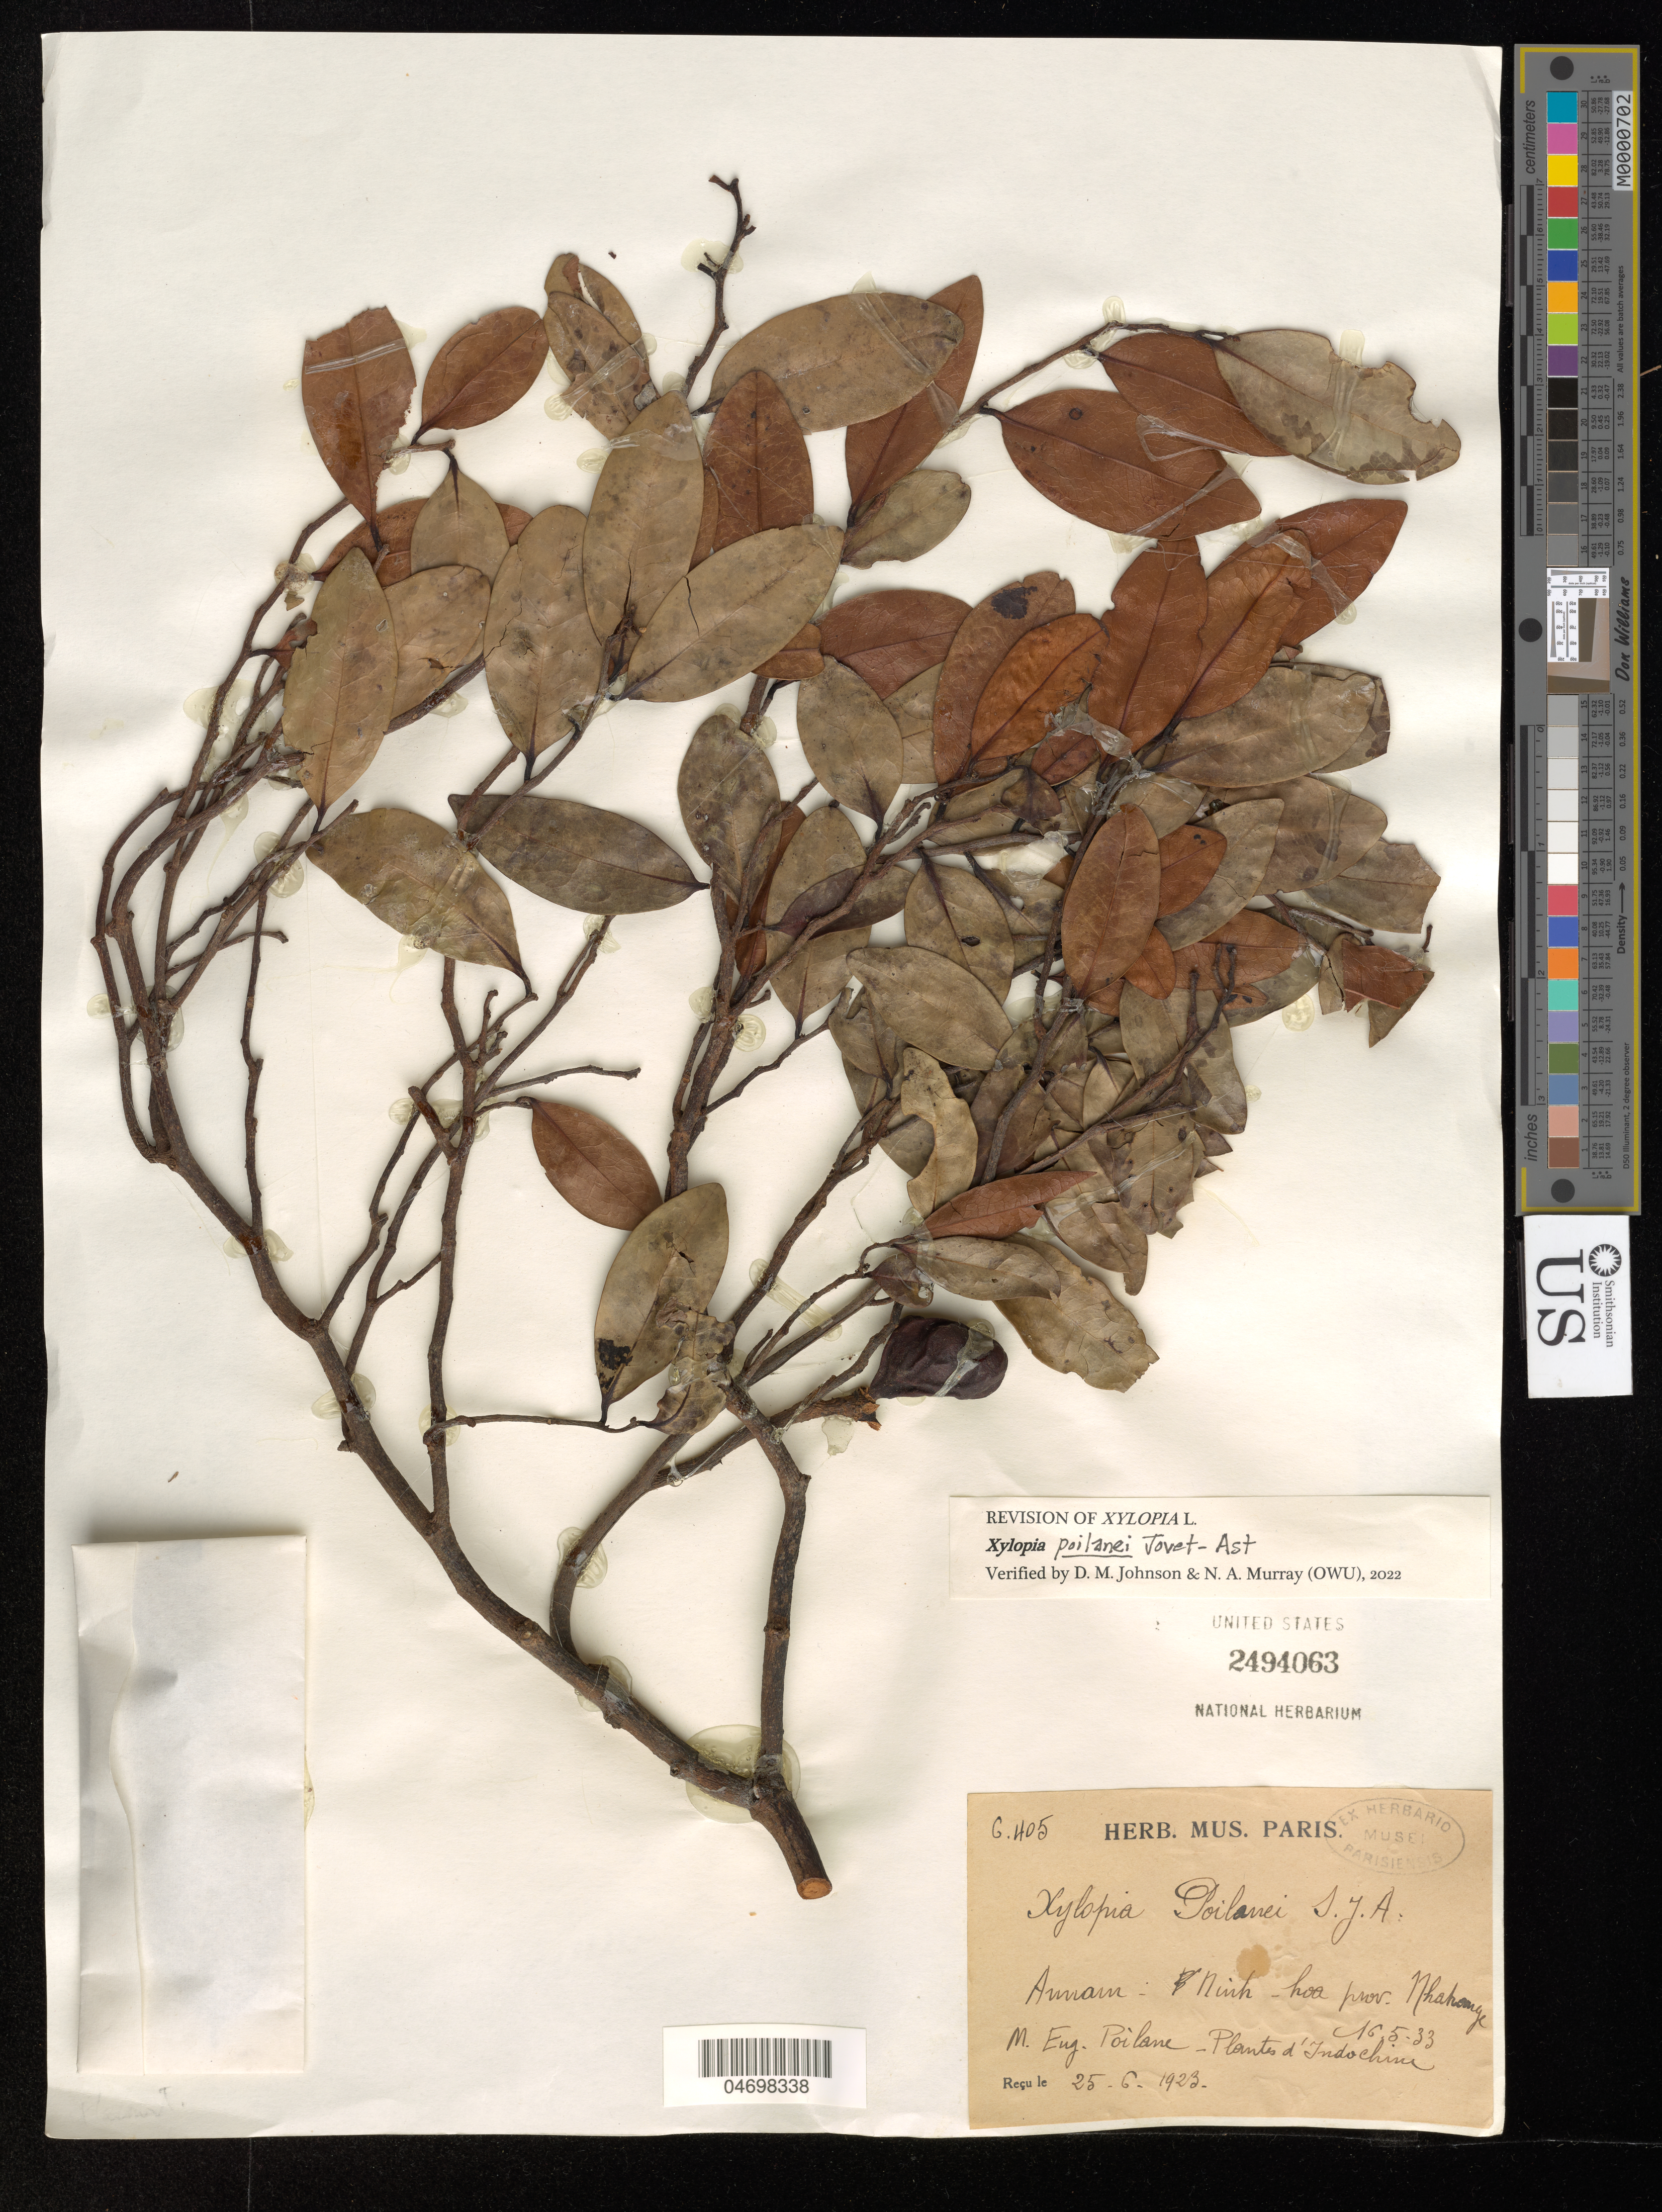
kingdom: Plantae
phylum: Tracheophyta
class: Magnoliopsida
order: Magnoliales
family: Annonaceae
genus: Xylopia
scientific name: Xylopia poilanei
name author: Jovet-Ast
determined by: Johnson, D. M.; Murray, N. A.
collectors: E. Poilane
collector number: G 405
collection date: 1923-06-25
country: Vietnam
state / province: Khanh Hoa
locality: Annam: nord de Ninh-hoa, pr. Nhatrang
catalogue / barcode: US 2494063